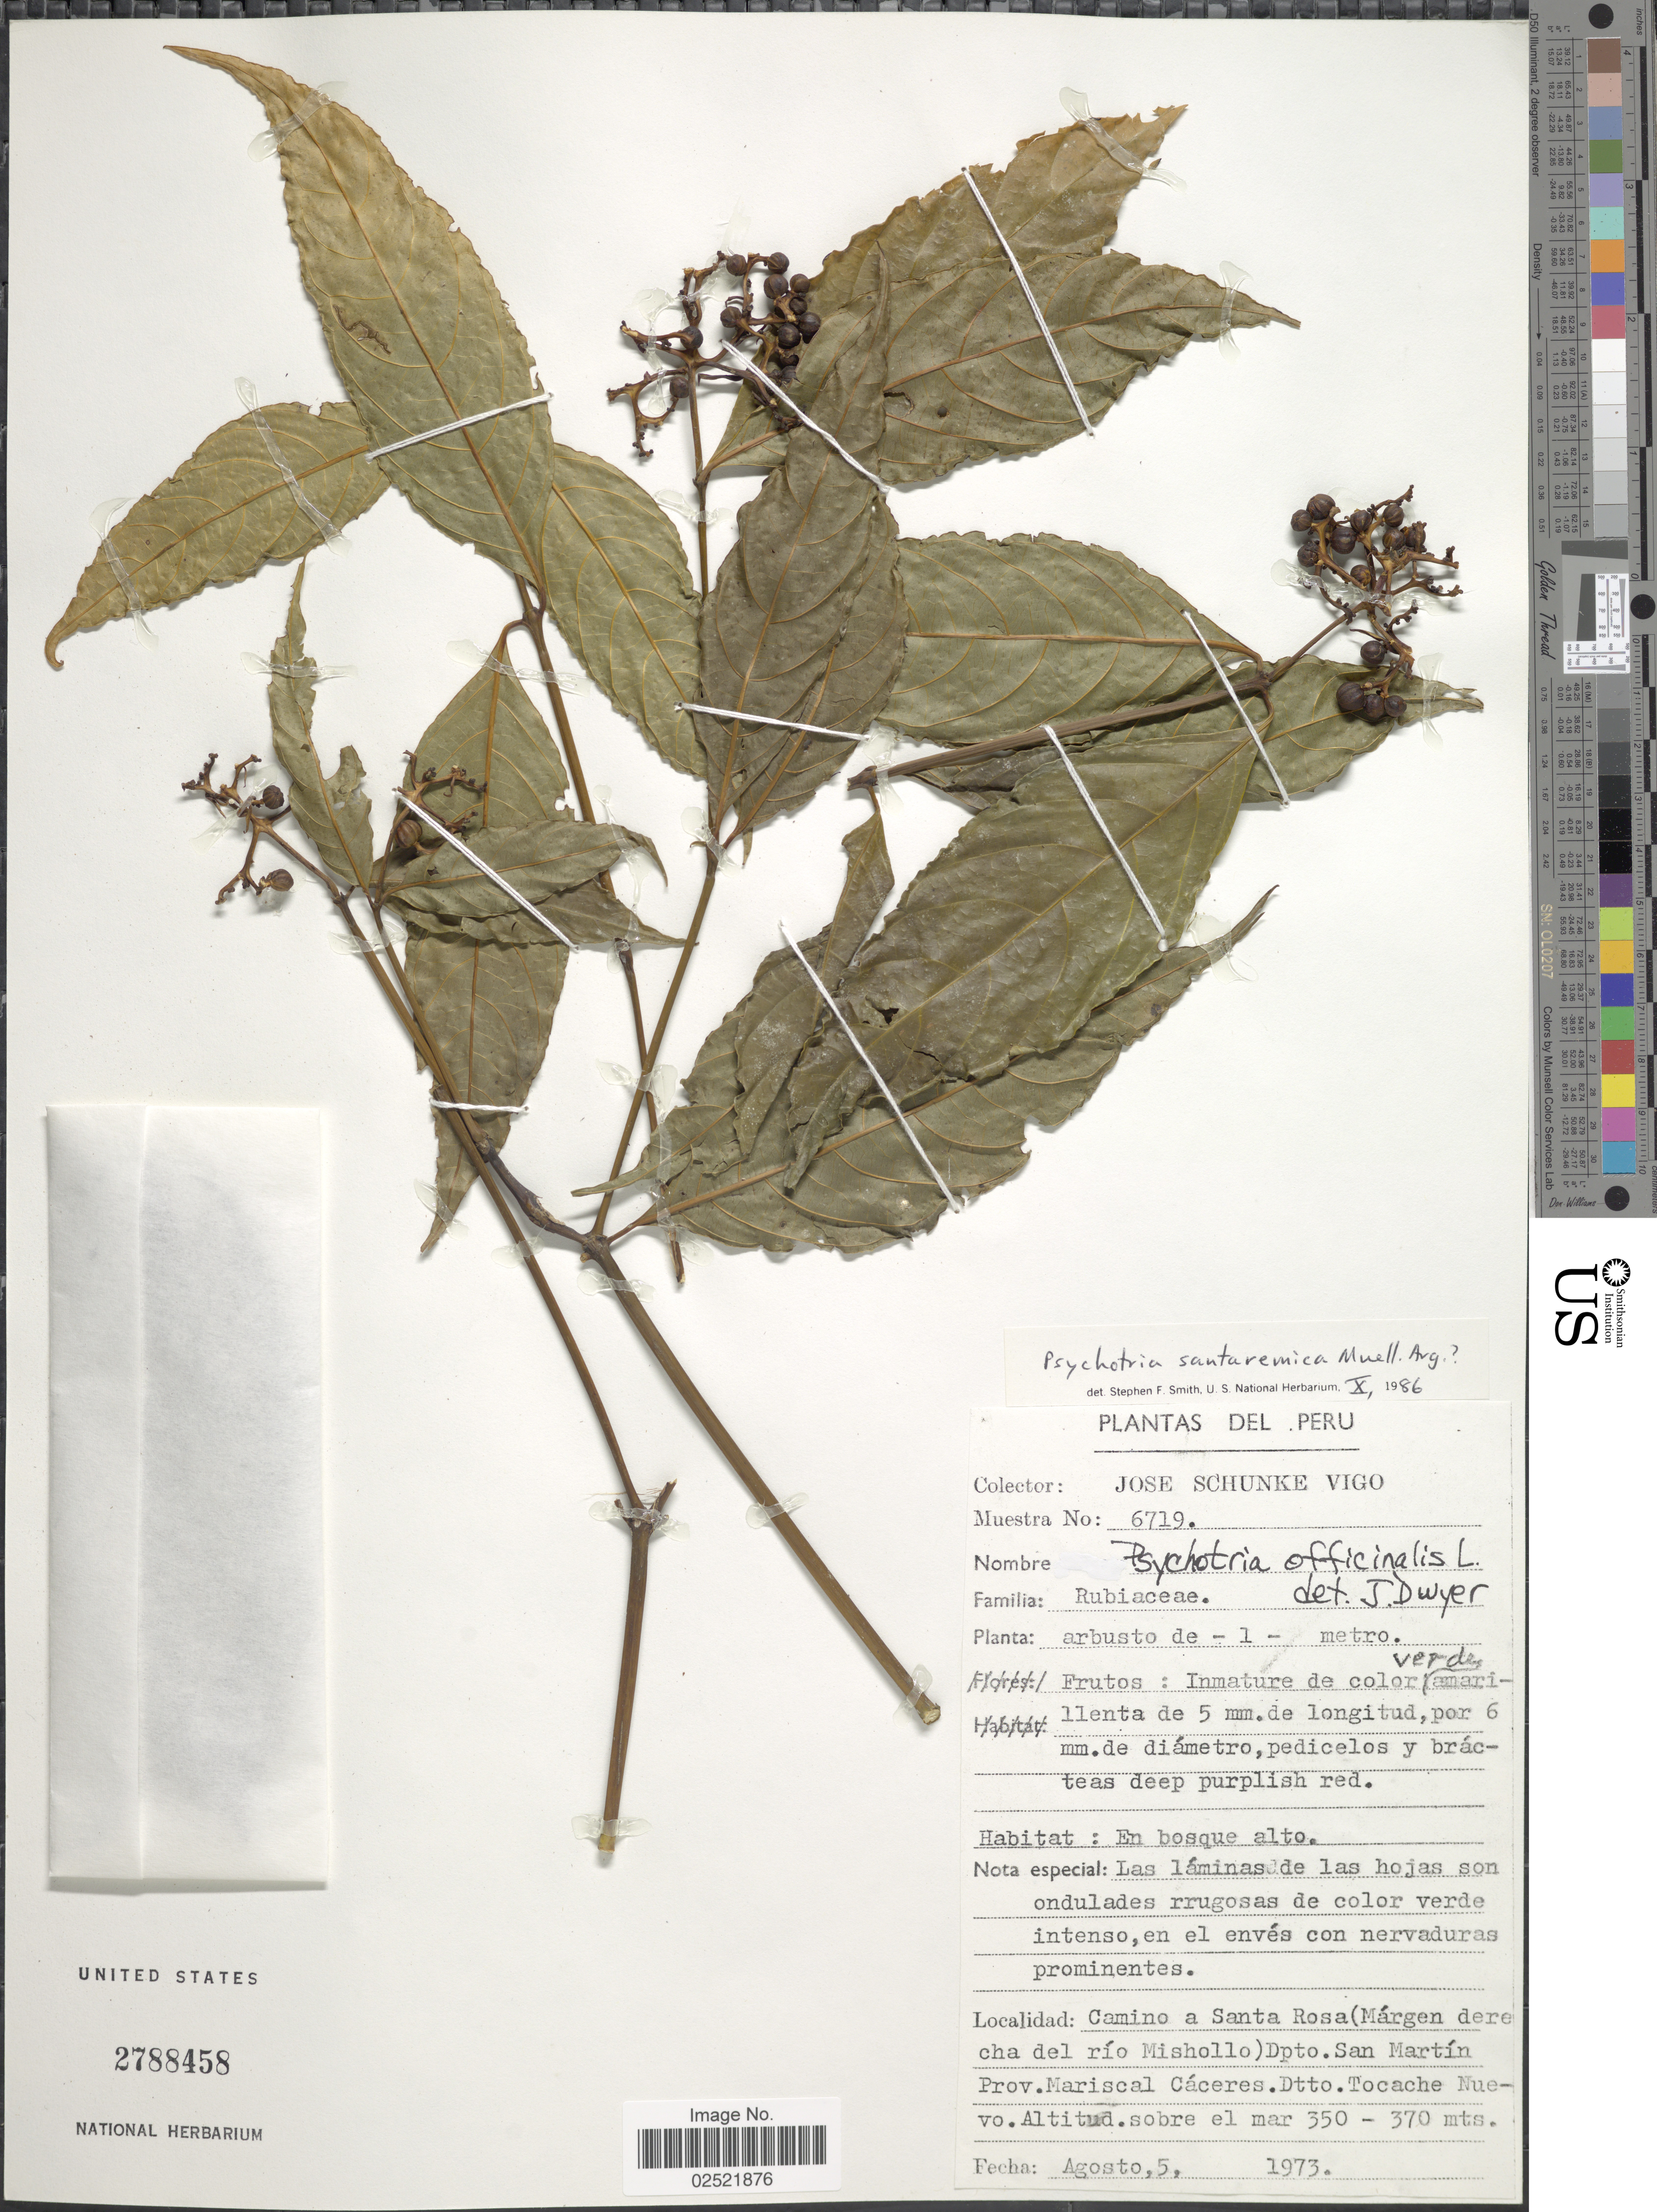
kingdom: Plantae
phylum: Tracheophyta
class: Magnoliopsida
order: Gentianales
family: Rubiaceae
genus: Psychotria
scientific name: Psychotria santaremica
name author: Müll. Arg.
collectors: J. Schunke Vigo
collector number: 6719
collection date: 1973-08-05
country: Peru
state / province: San Martín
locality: Camino a Santa Rosa (Margen derecha del Rio Mishollo), Prov. Mariscal Caceres, Dtto. Tocache Nuevo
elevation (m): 350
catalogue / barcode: US 2788458